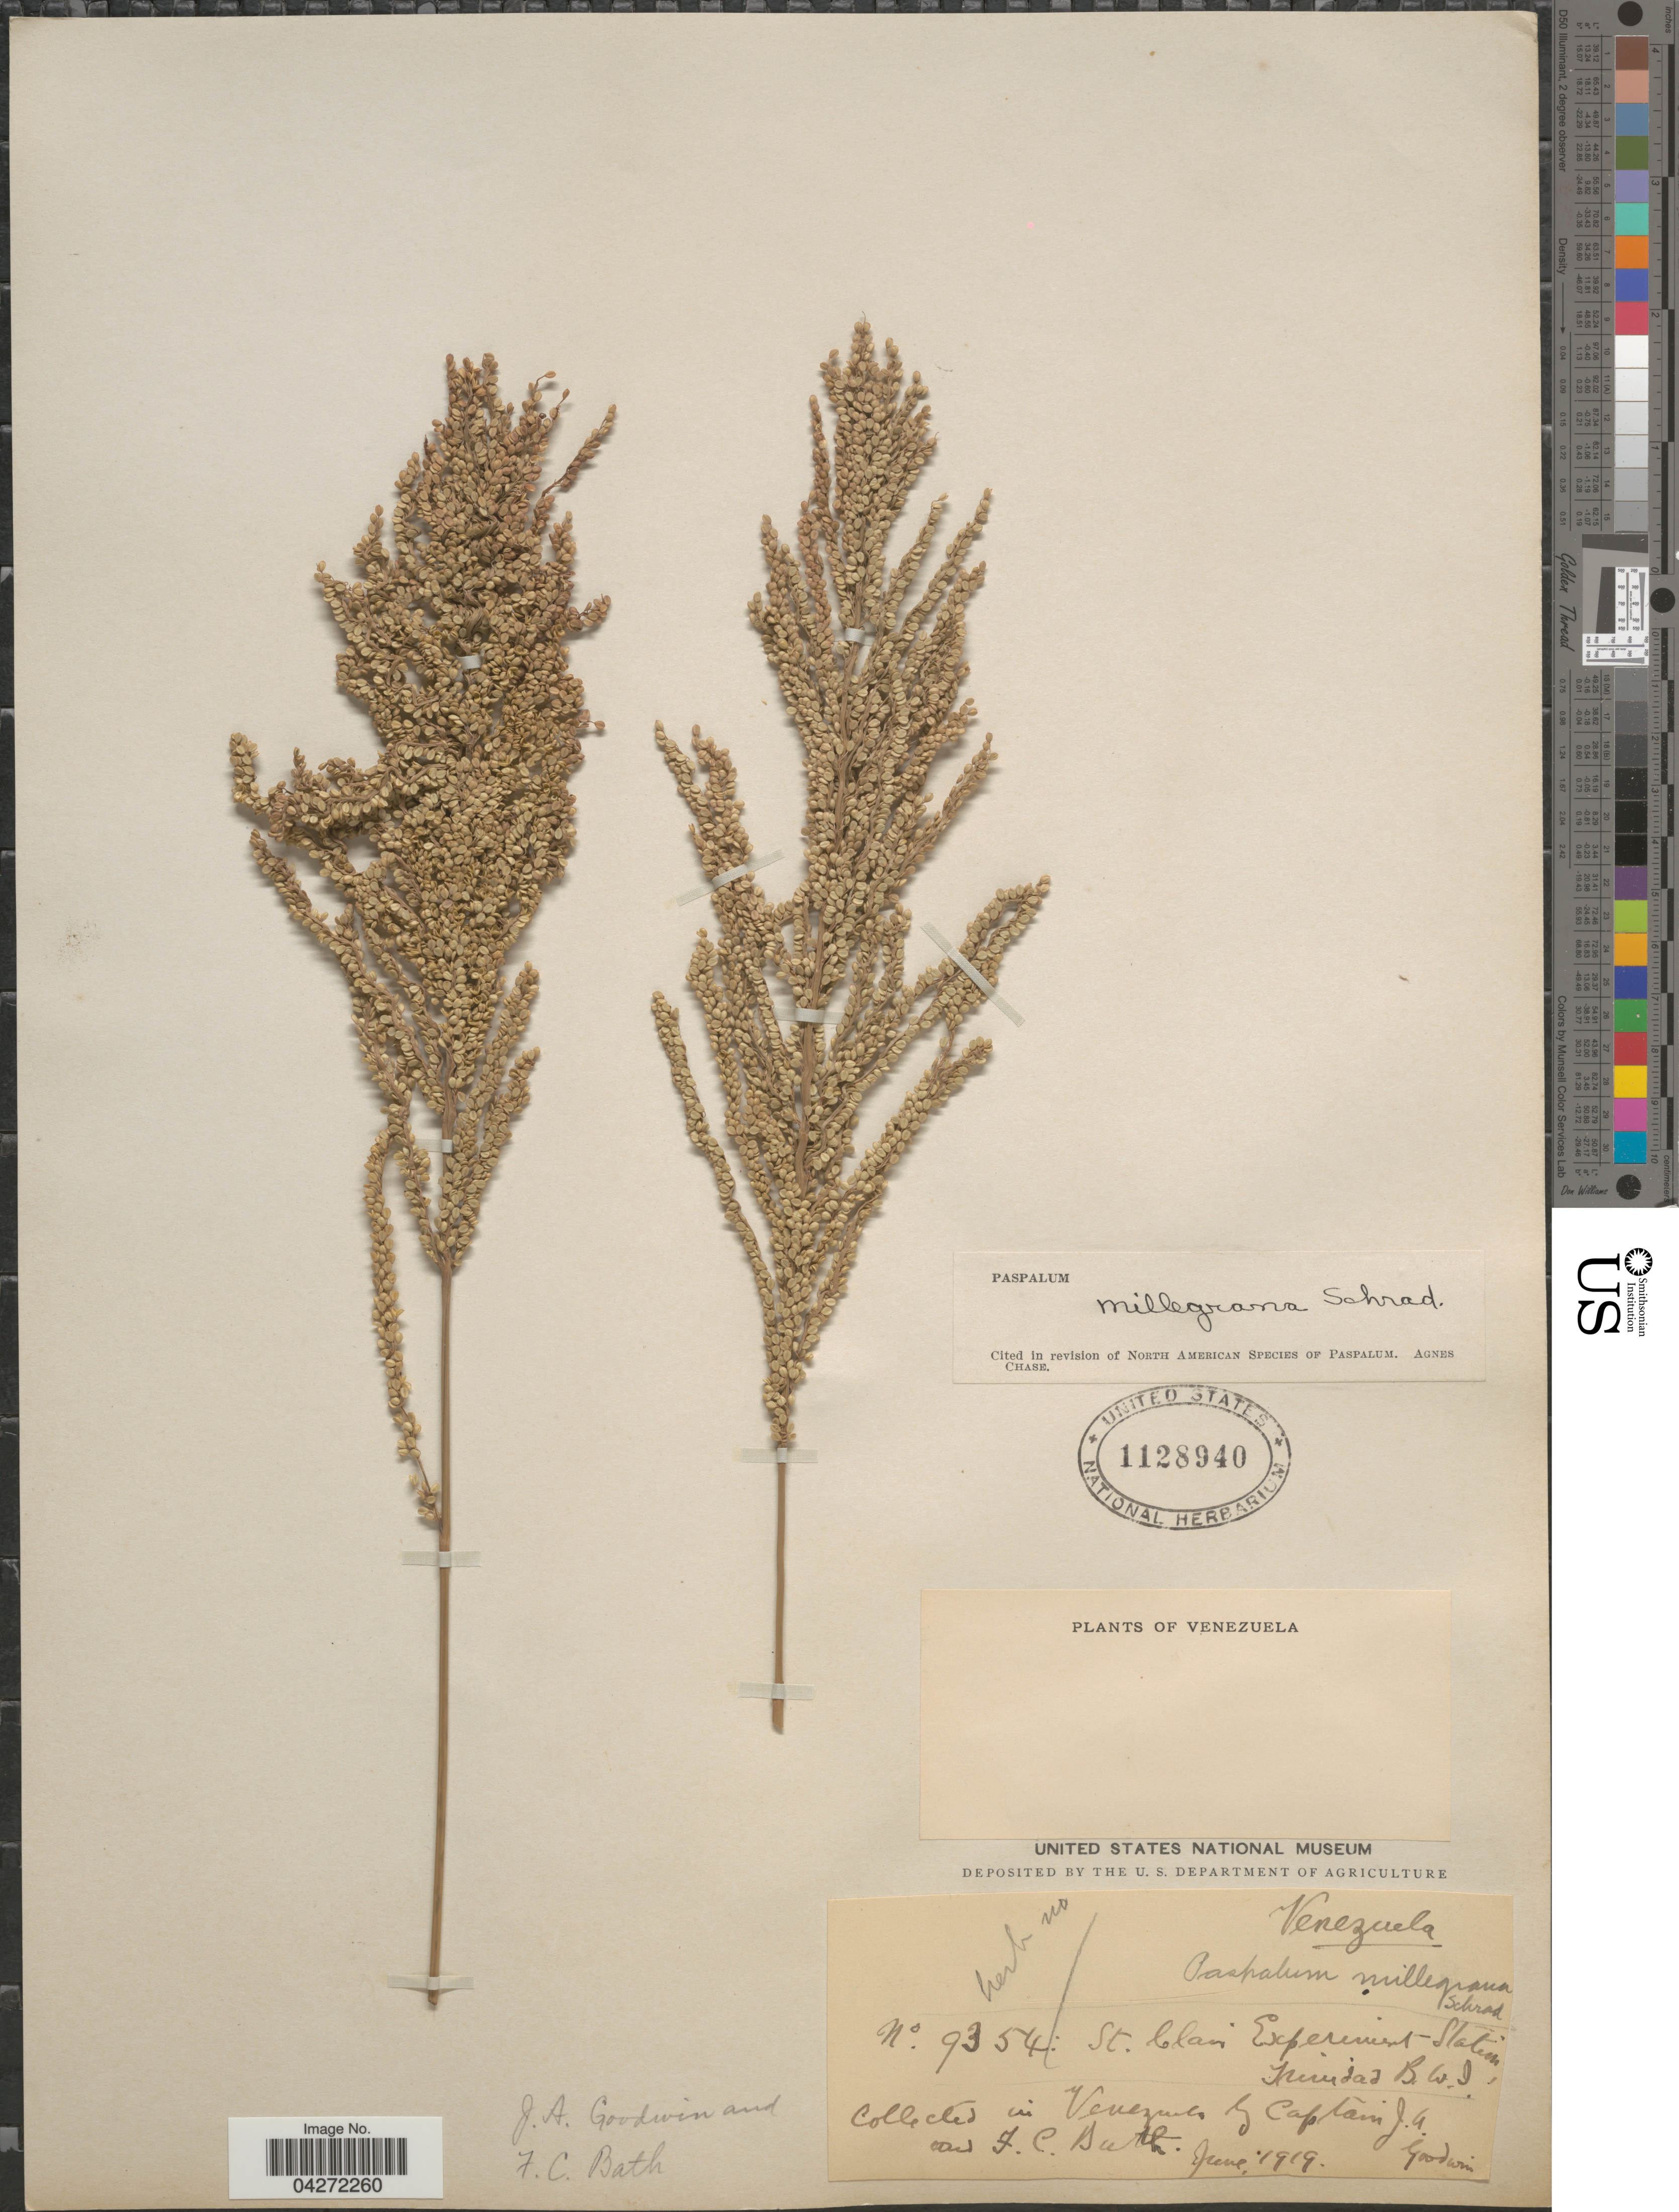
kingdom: Plantae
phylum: Tracheophyta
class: Liliopsida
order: Poales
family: Poaceae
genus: Paspalum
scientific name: Paspalum millegrana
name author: Schrad.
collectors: C. Goodwin & F. Bath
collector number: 9354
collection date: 1919-06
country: Venezuela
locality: St. Clair Experiment-Station Trinidad B.W.I.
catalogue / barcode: US 1128940